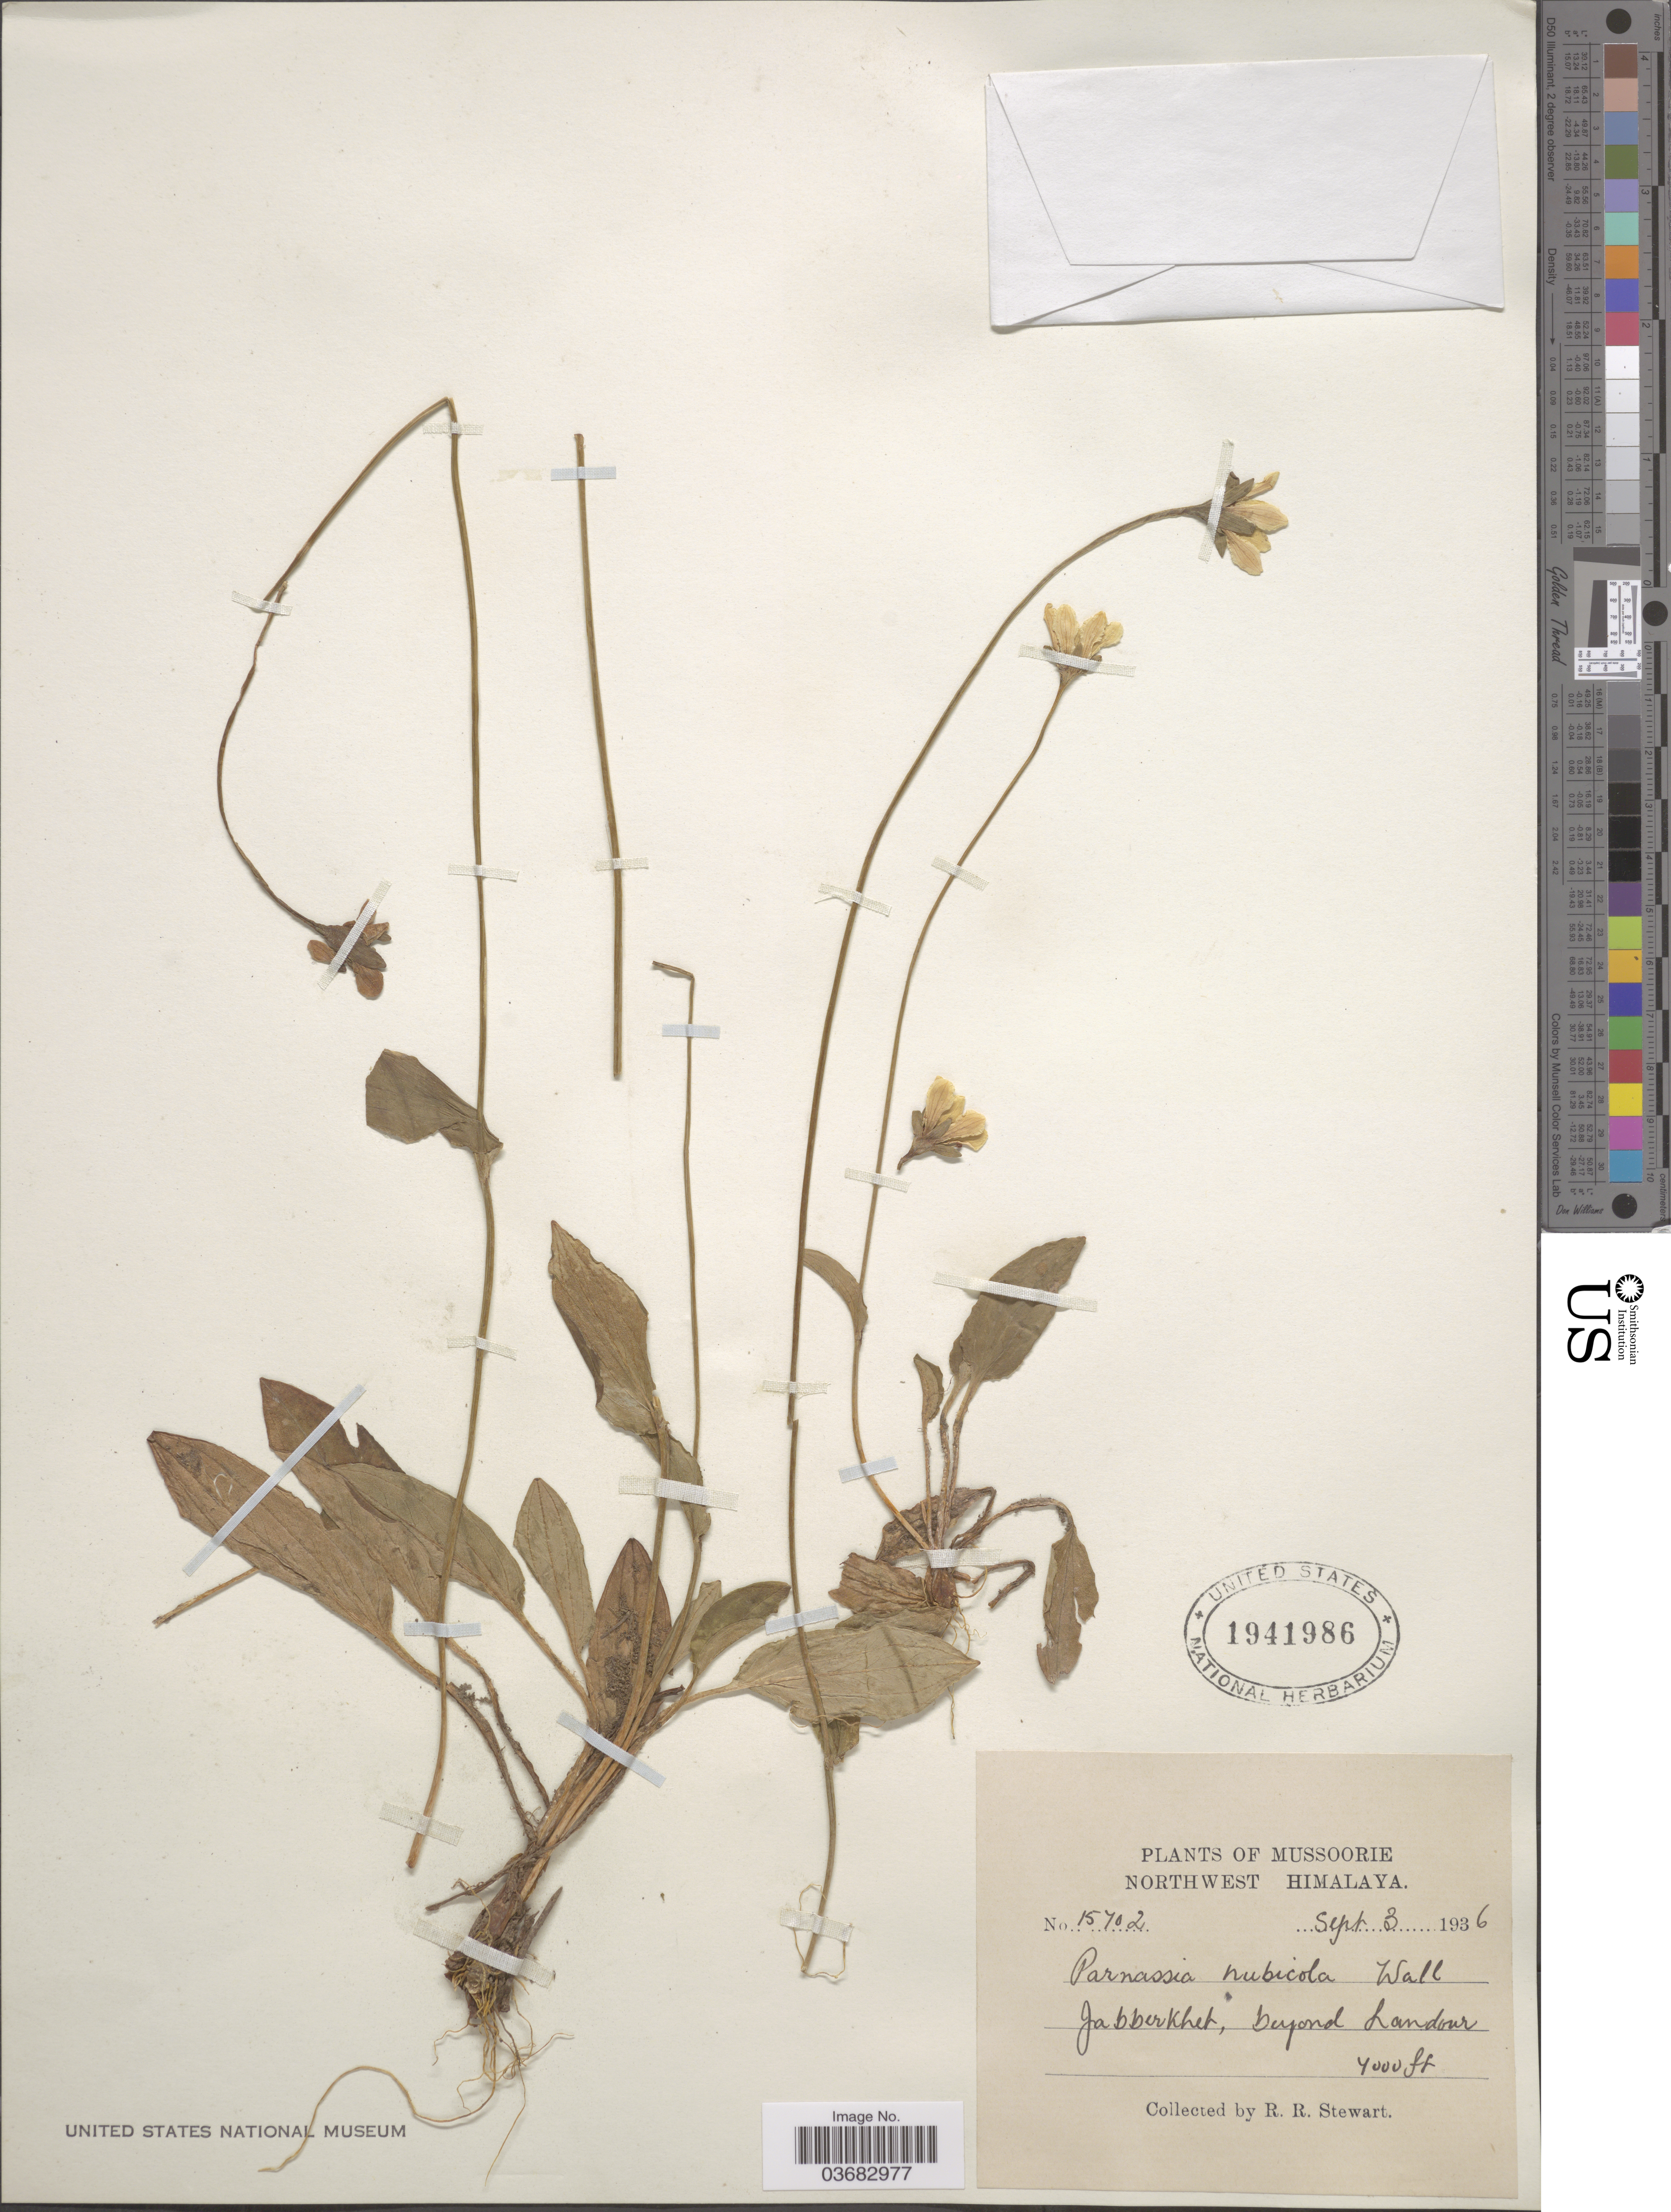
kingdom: Plantae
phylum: Tracheophyta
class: Magnoliopsida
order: Celastrales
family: Parnassiaceae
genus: Parnassia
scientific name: Parnassia nubicola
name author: Wall. ex Royle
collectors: R. Stewart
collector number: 15702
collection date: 1936-09-03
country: India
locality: Mussoorie. Northwest Himalya. Jabberkhet, beyond Landour.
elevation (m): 1219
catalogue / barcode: US 1941986